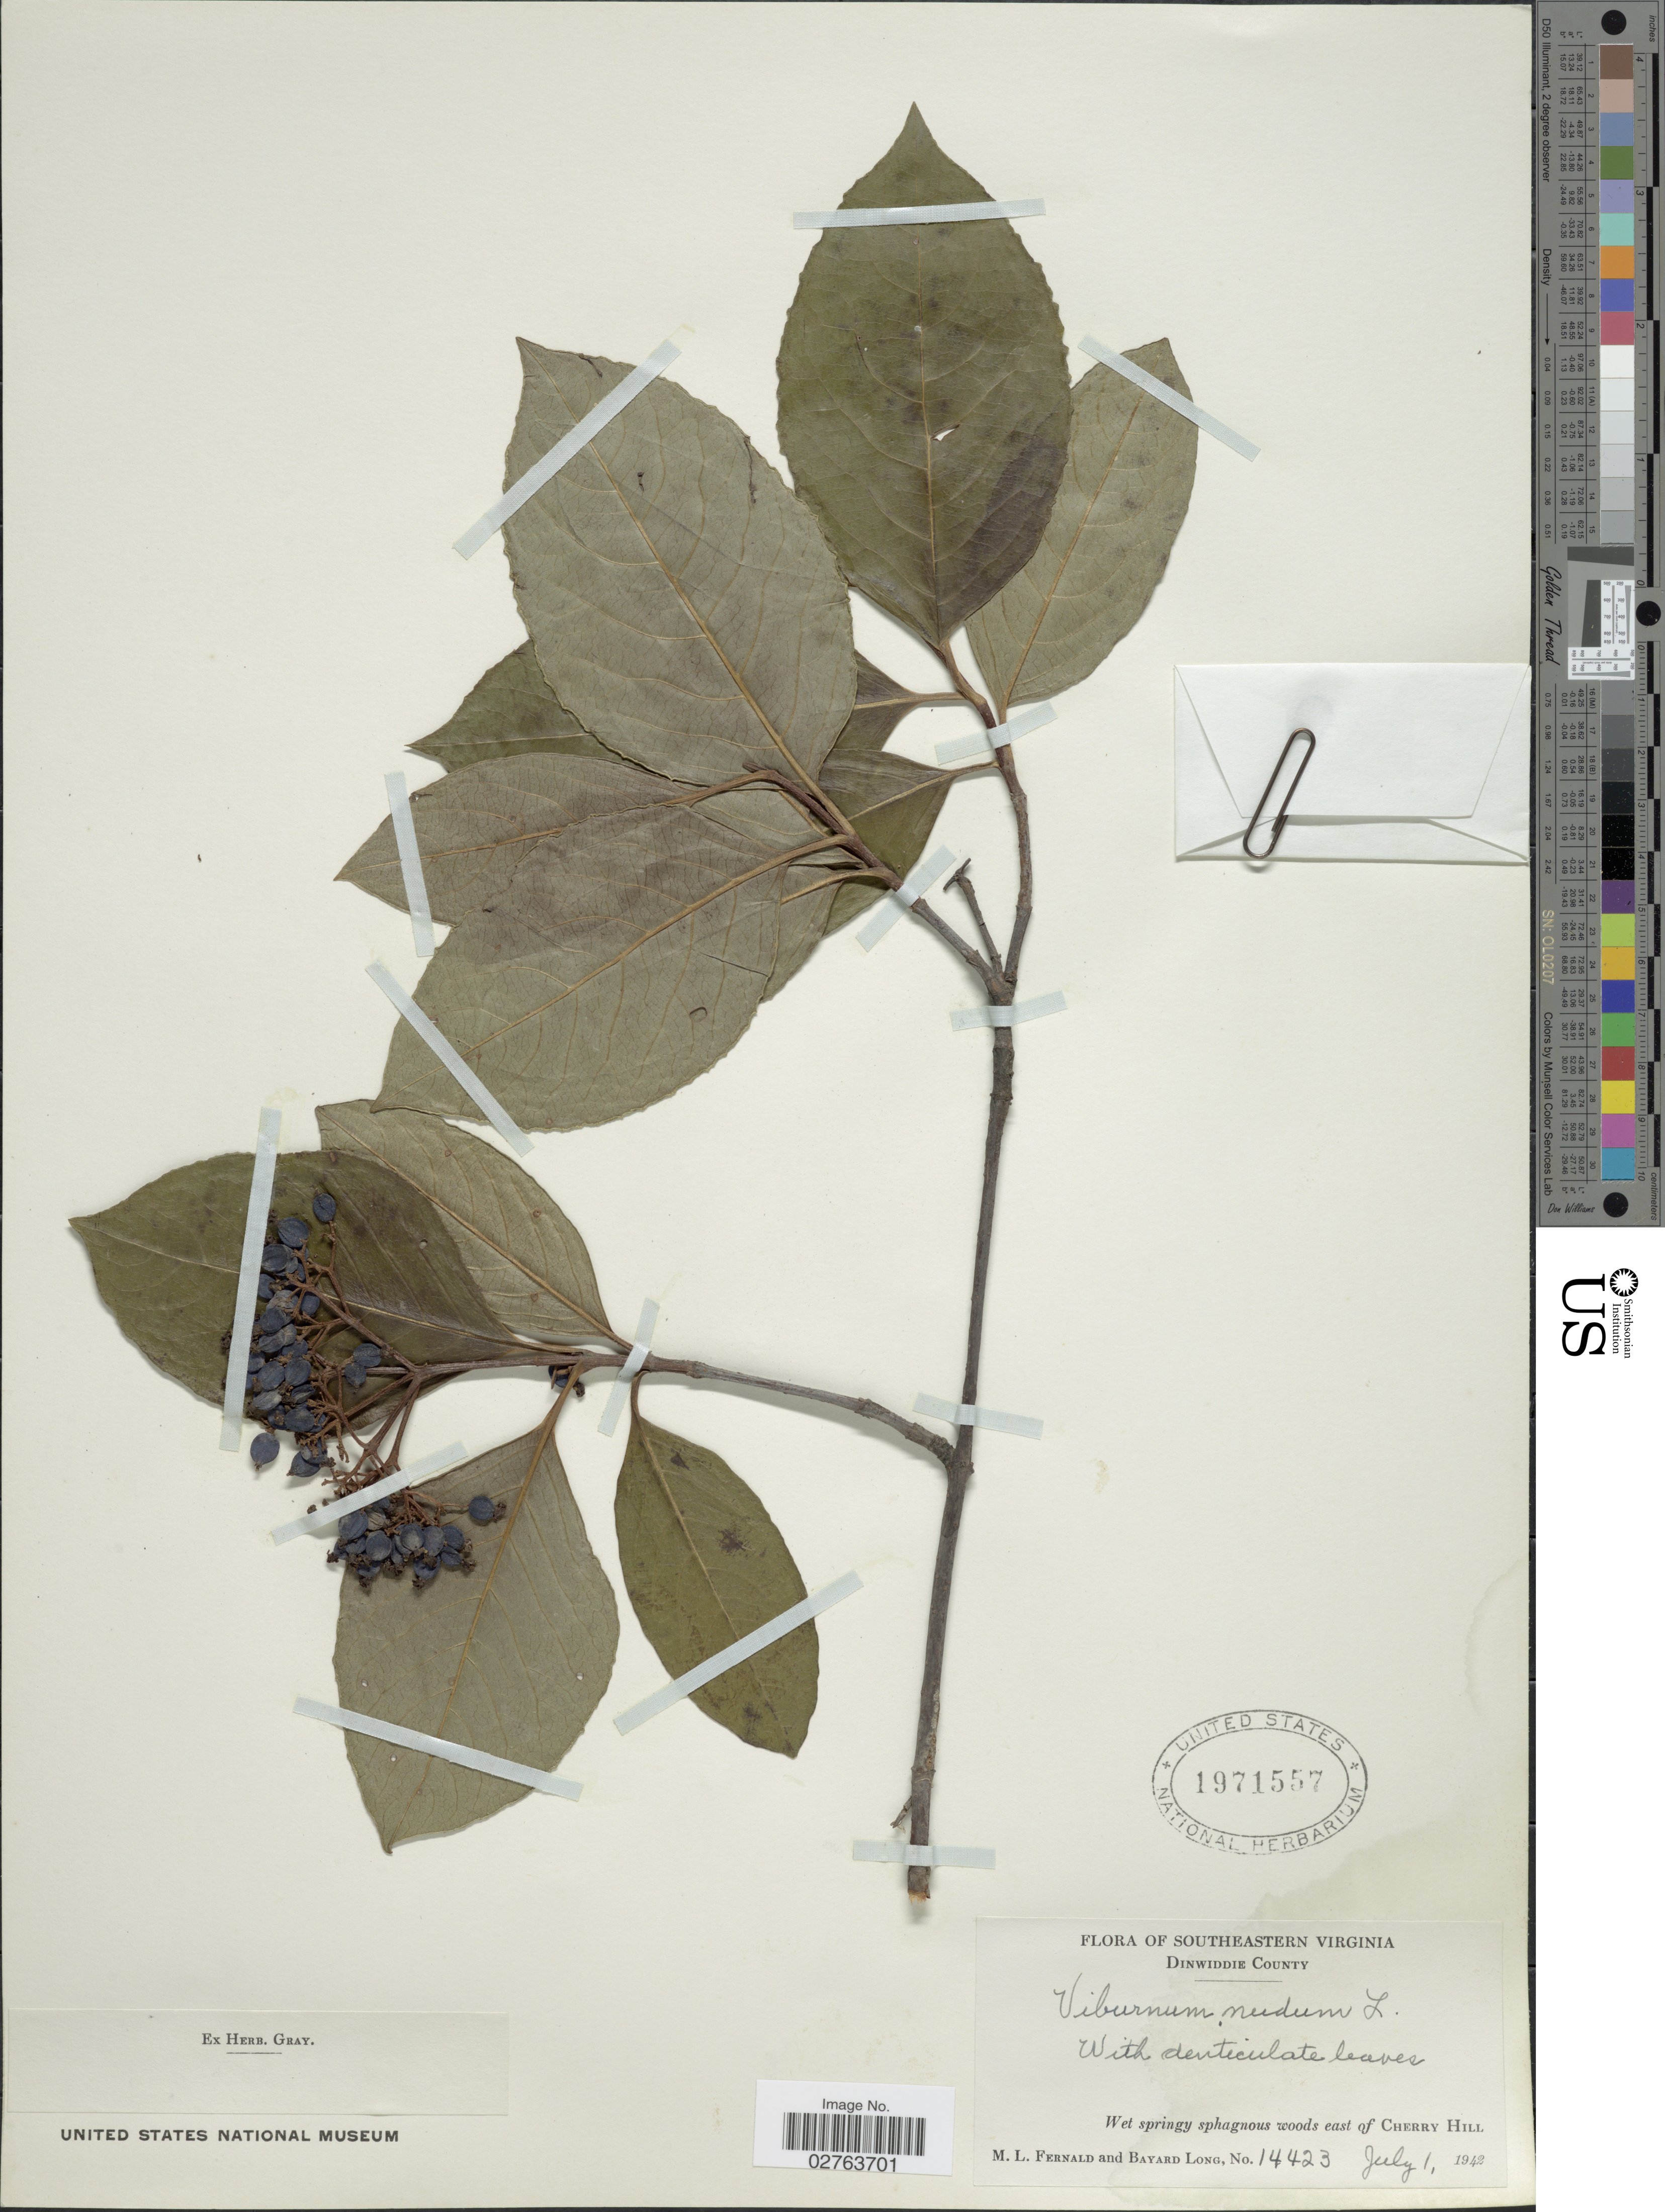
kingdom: Plantae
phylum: Tracheophyta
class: Magnoliopsida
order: Dipsacales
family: Viburnaceae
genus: Viburnum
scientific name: Viburnum nudum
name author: L.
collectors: M. L. Fernald & B. Long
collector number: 14423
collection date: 1942-07-01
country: United States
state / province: Virginia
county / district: Dinwiddie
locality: Southeastern Virginia. Dinwiddie County. Wet springy sphagnous woods east of Cherry Hill.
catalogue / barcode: US 1971557